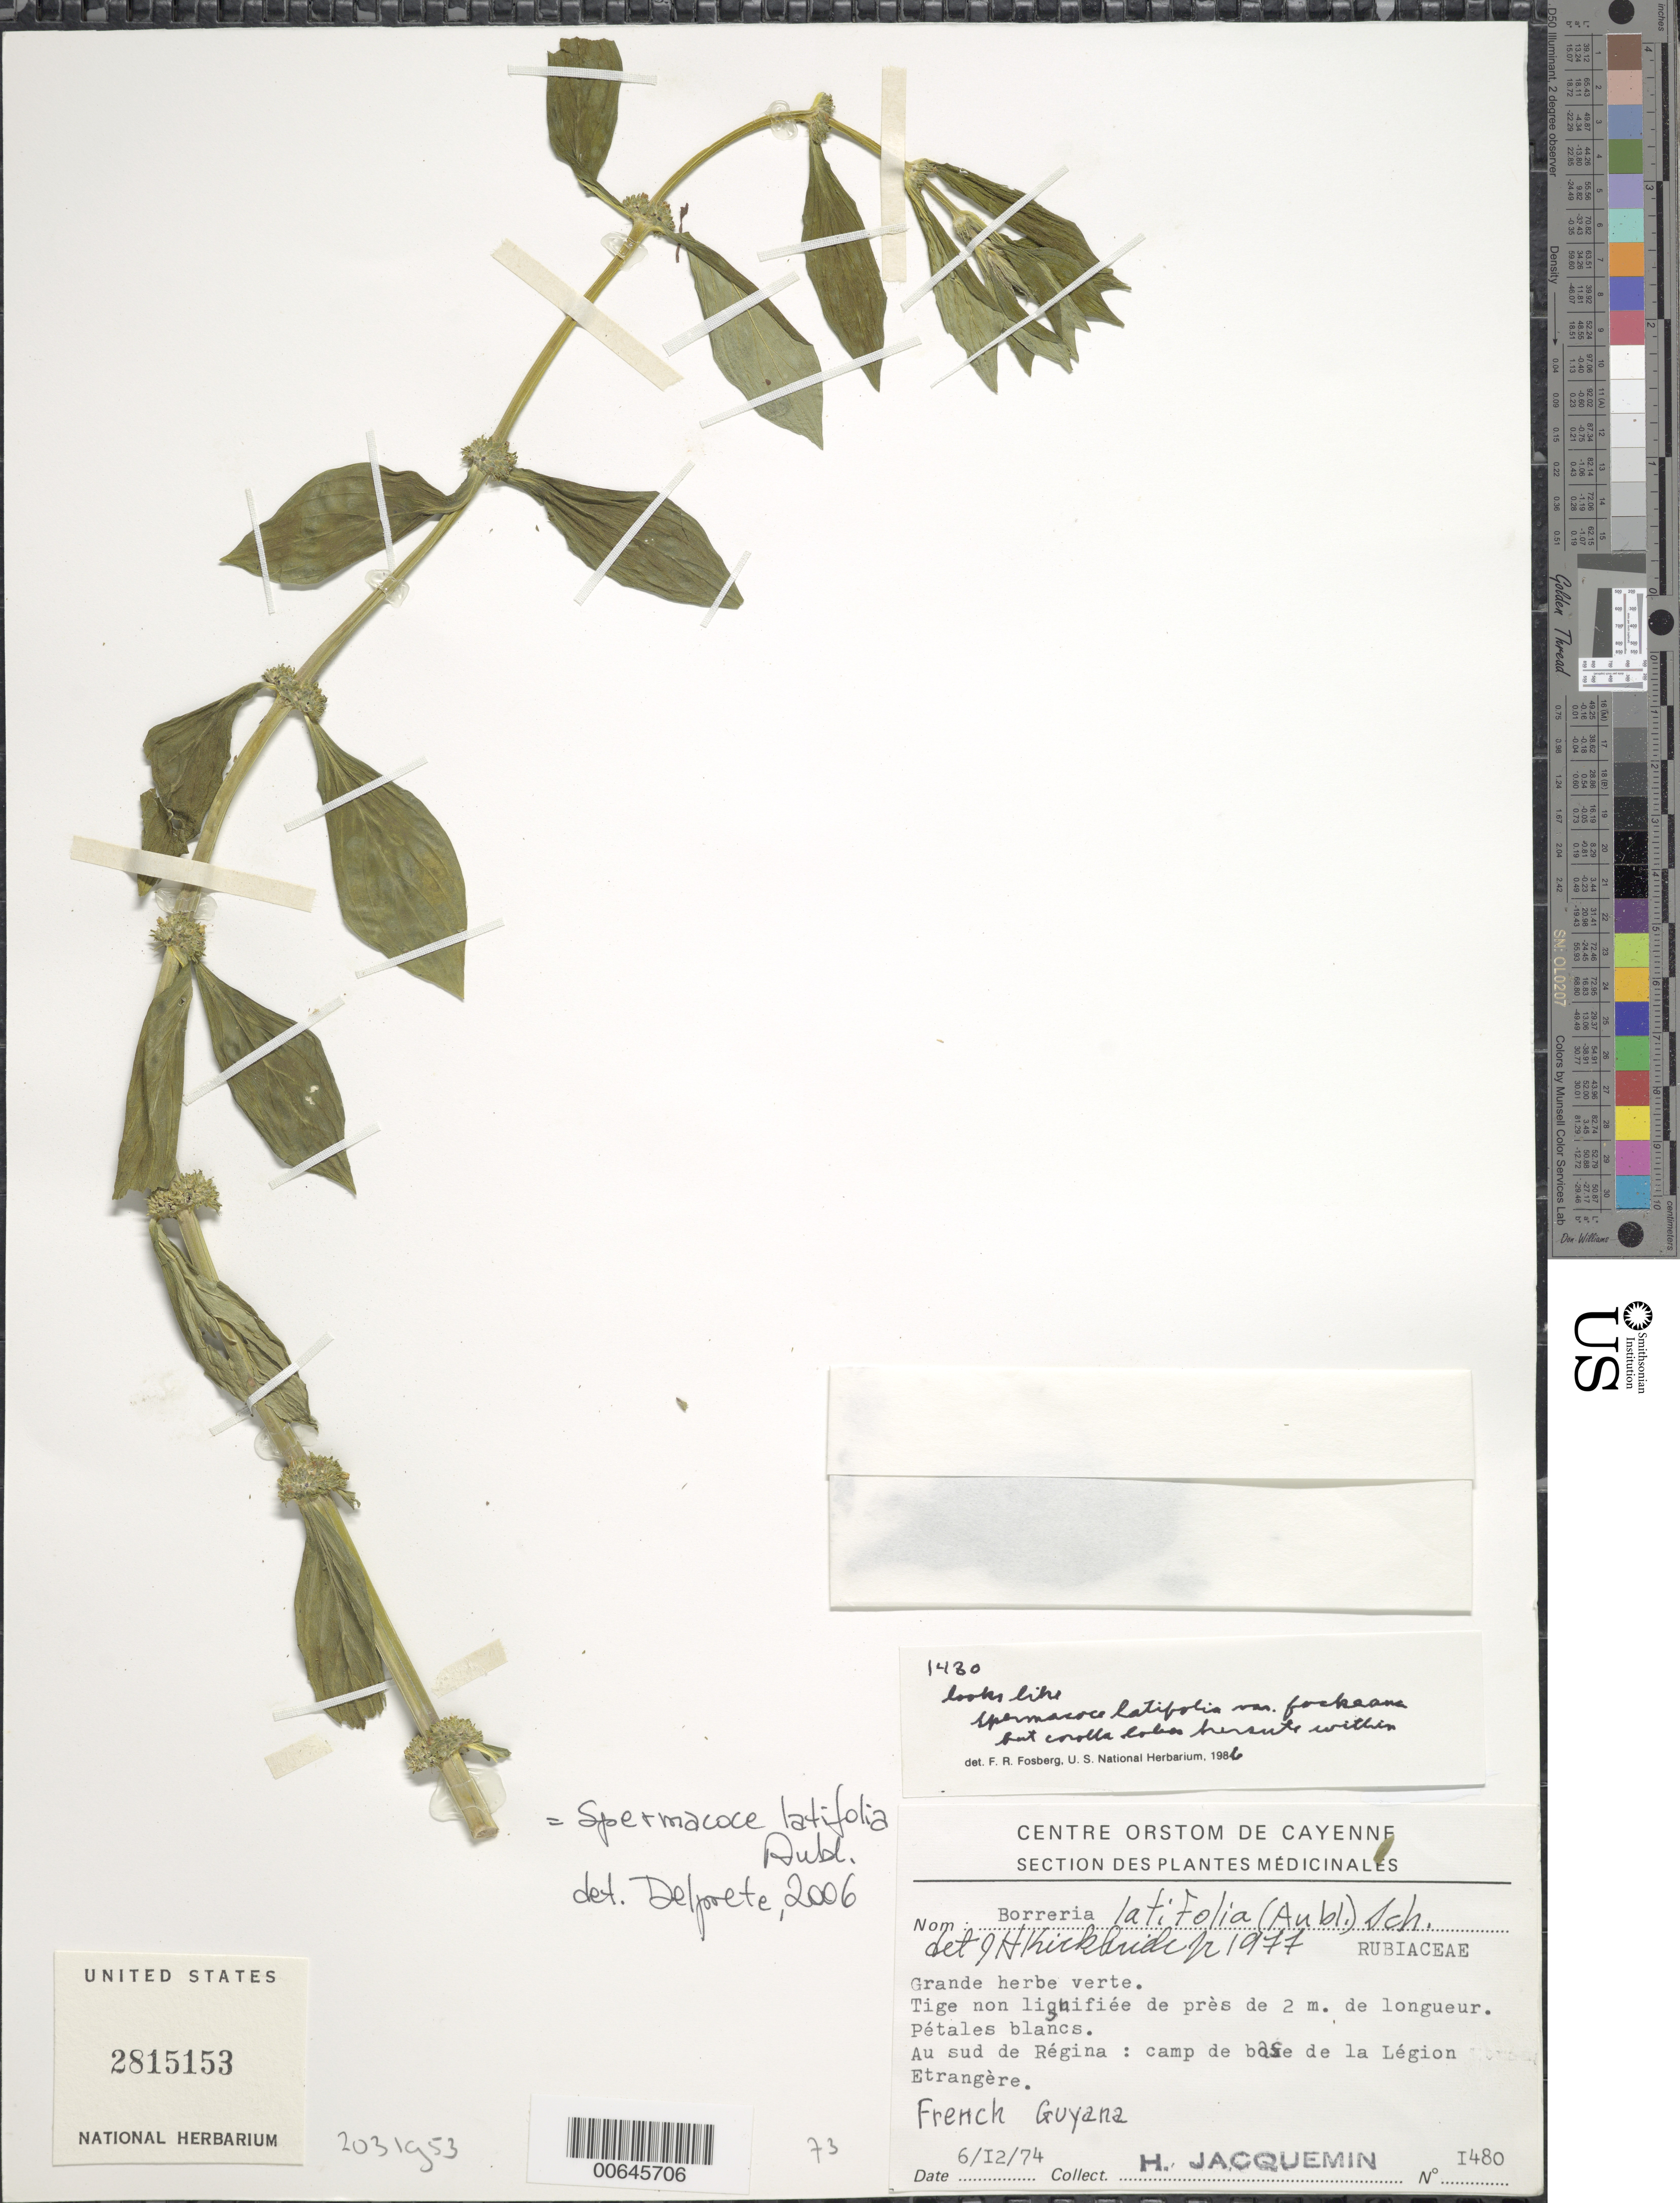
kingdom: Plantae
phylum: Tracheophyta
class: Magnoliopsida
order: Gentianales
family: Rubiaceae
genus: Spermacoce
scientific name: Spermacoce latifolia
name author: Aubl.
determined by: Delprete, P. G., Herb. de Guyane Cay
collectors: H. Jacquemin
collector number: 1480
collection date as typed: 6-Dec-74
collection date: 1974-12-06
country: French Guiana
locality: Régina, au sud; camp de base de la Légion Etrangère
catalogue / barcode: US 2815153